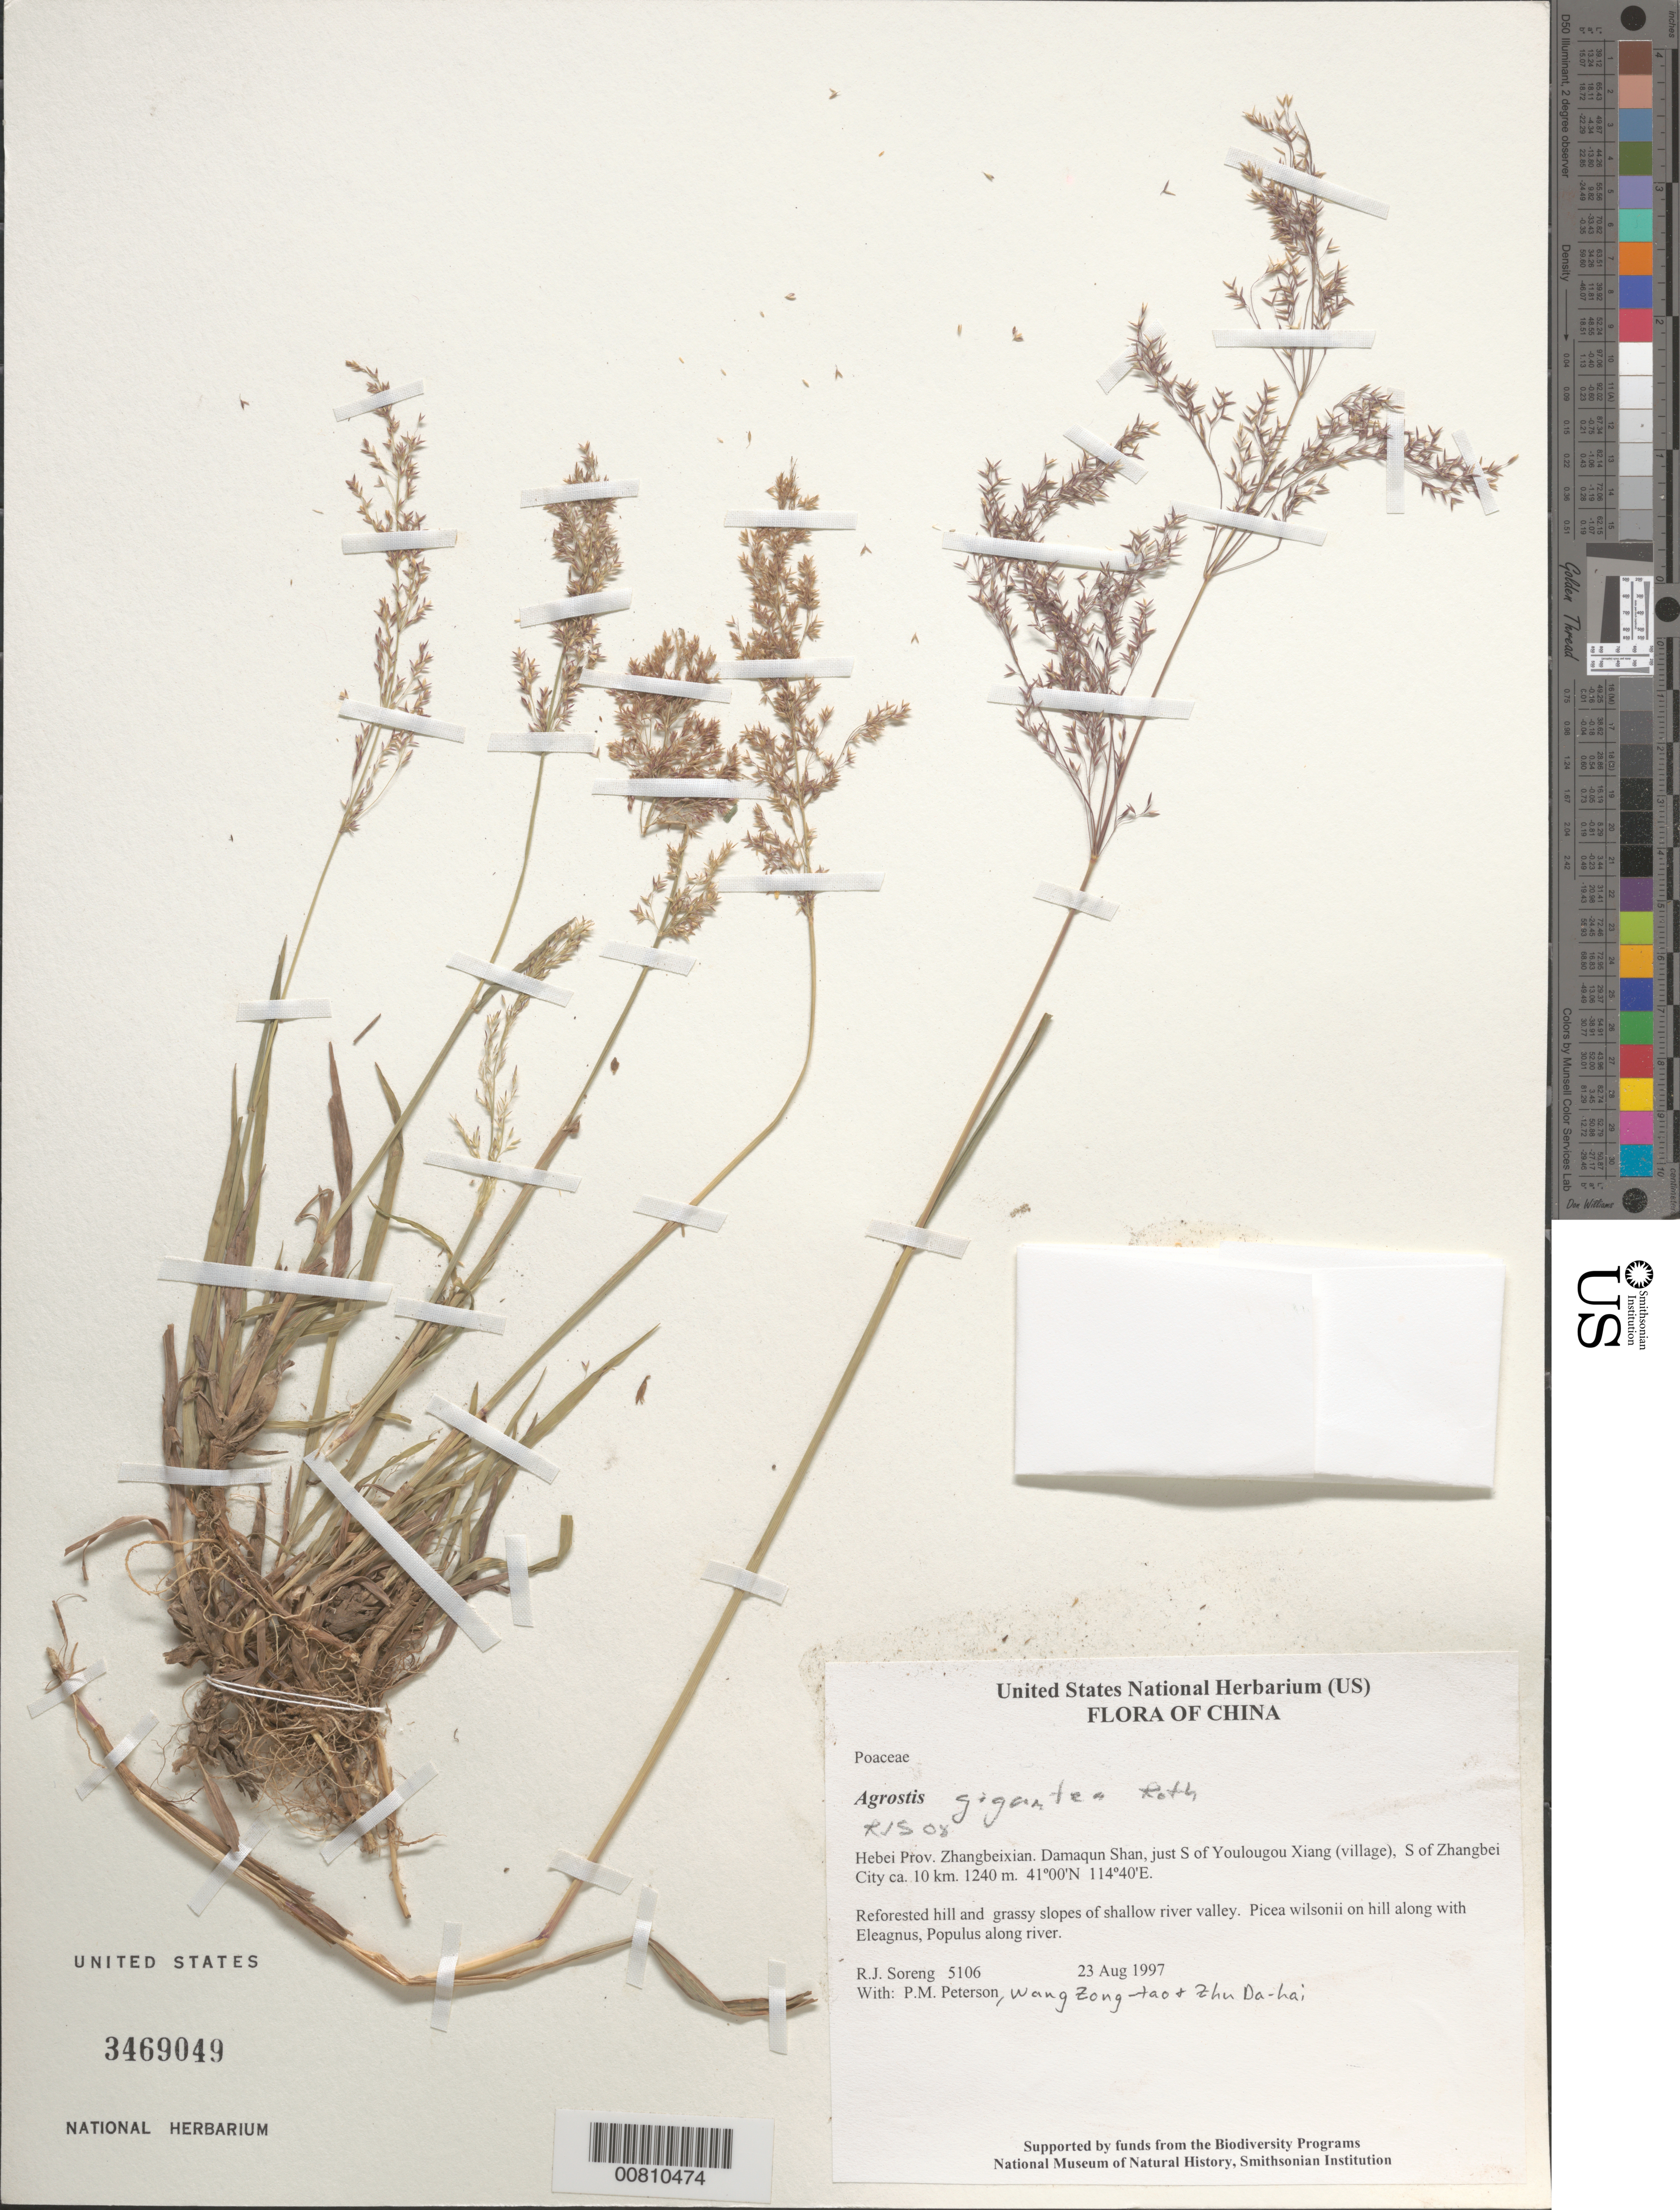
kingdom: Plantae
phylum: Tracheophyta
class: Liliopsida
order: Poales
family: Poaceae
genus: Agrostis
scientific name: Agrostis gigantea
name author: Roth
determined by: Soreng, Robert J., Research Associate (BOT), Smithsonian Institution - National Museum of Natural History (UNITED STATES)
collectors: R. J. Soreng, P. M. Peterson & Zhu Da-hai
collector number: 5106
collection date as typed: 23 Aug 1997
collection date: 1997-08-23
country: China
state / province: Hebei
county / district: Zhangbeixian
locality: Damaqun Shan, just S of Youlougou Xiang (village), S of Zhangbei City ca. 10 km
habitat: Reforested hill and grassy slopes of shallow river valley. Picea wilsonii on hill along with Eleagnus, Populus along river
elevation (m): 1240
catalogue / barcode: US 3469049